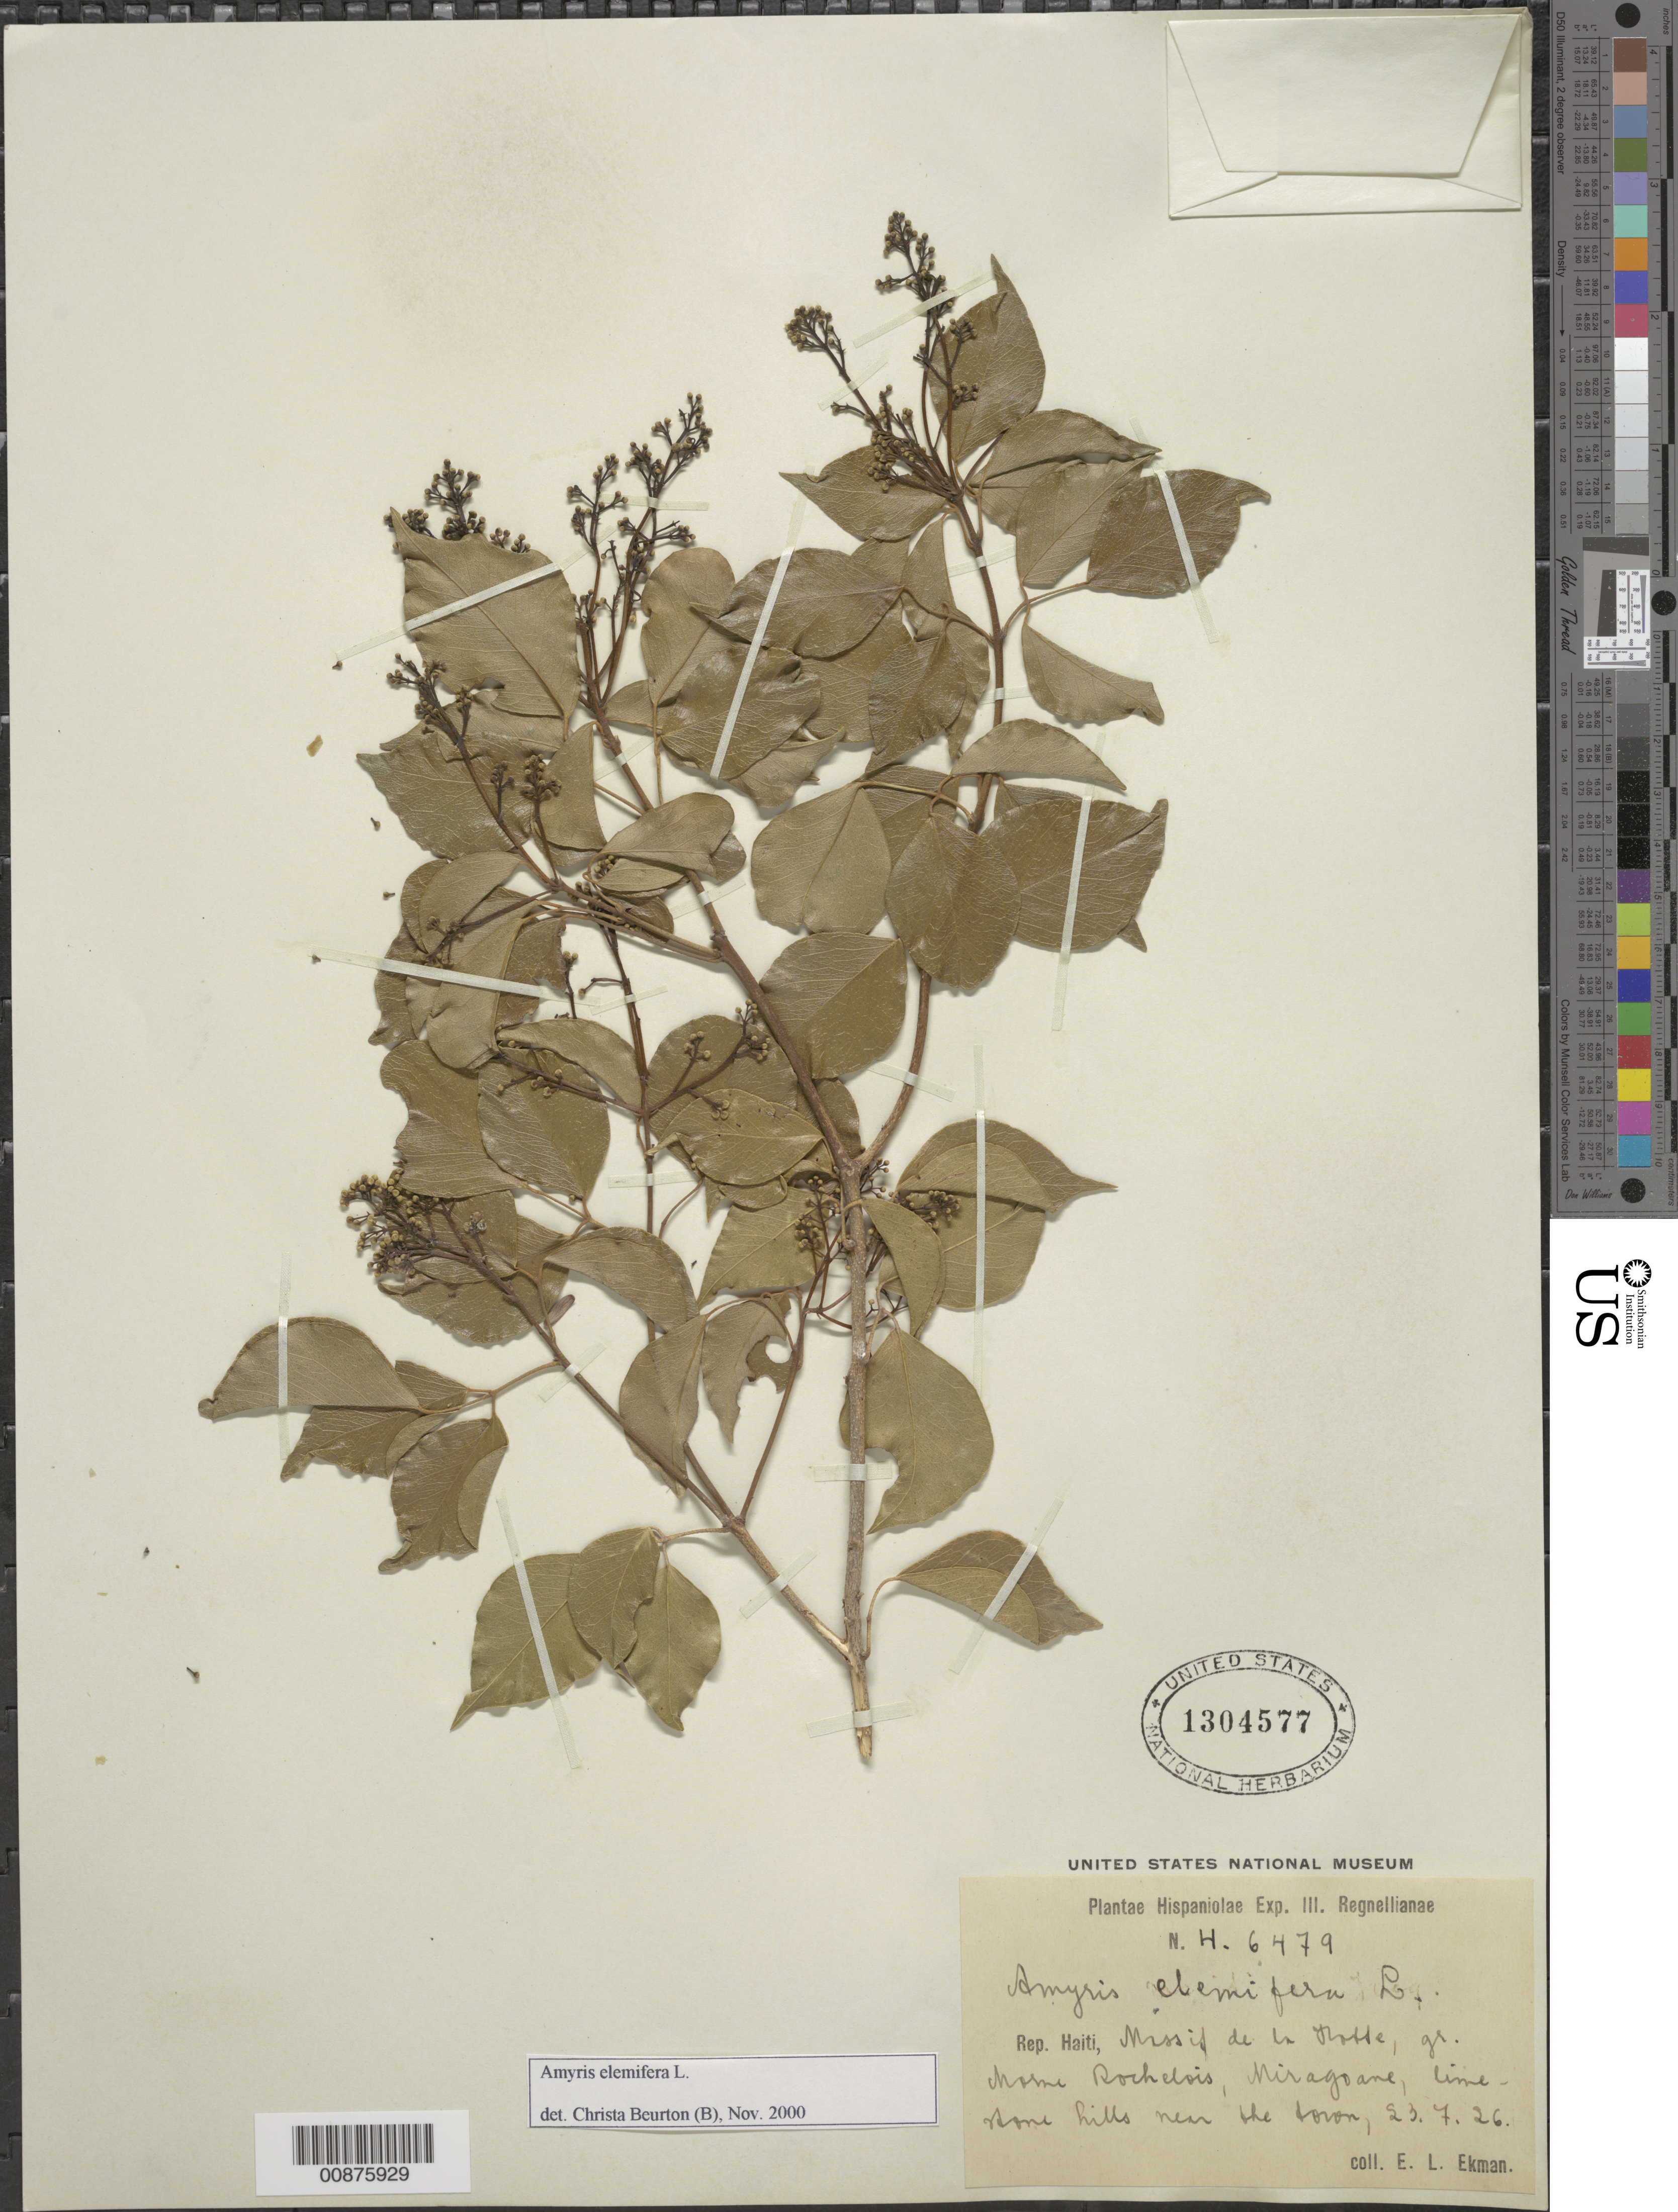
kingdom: Plantae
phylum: Tracheophyta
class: Magnoliopsida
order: Sapindales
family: Rutaceae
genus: Amyris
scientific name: Amyris elemifera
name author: L.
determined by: Beurton, C.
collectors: E. L. Ekman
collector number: H 6479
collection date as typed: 23 Jul 1926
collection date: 1926-07-23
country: Haiti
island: Hispaniola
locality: Massif de la Hotte, Gr. Morne Rochelois, Miragoane, near town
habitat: Limestone hills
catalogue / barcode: US 1304577